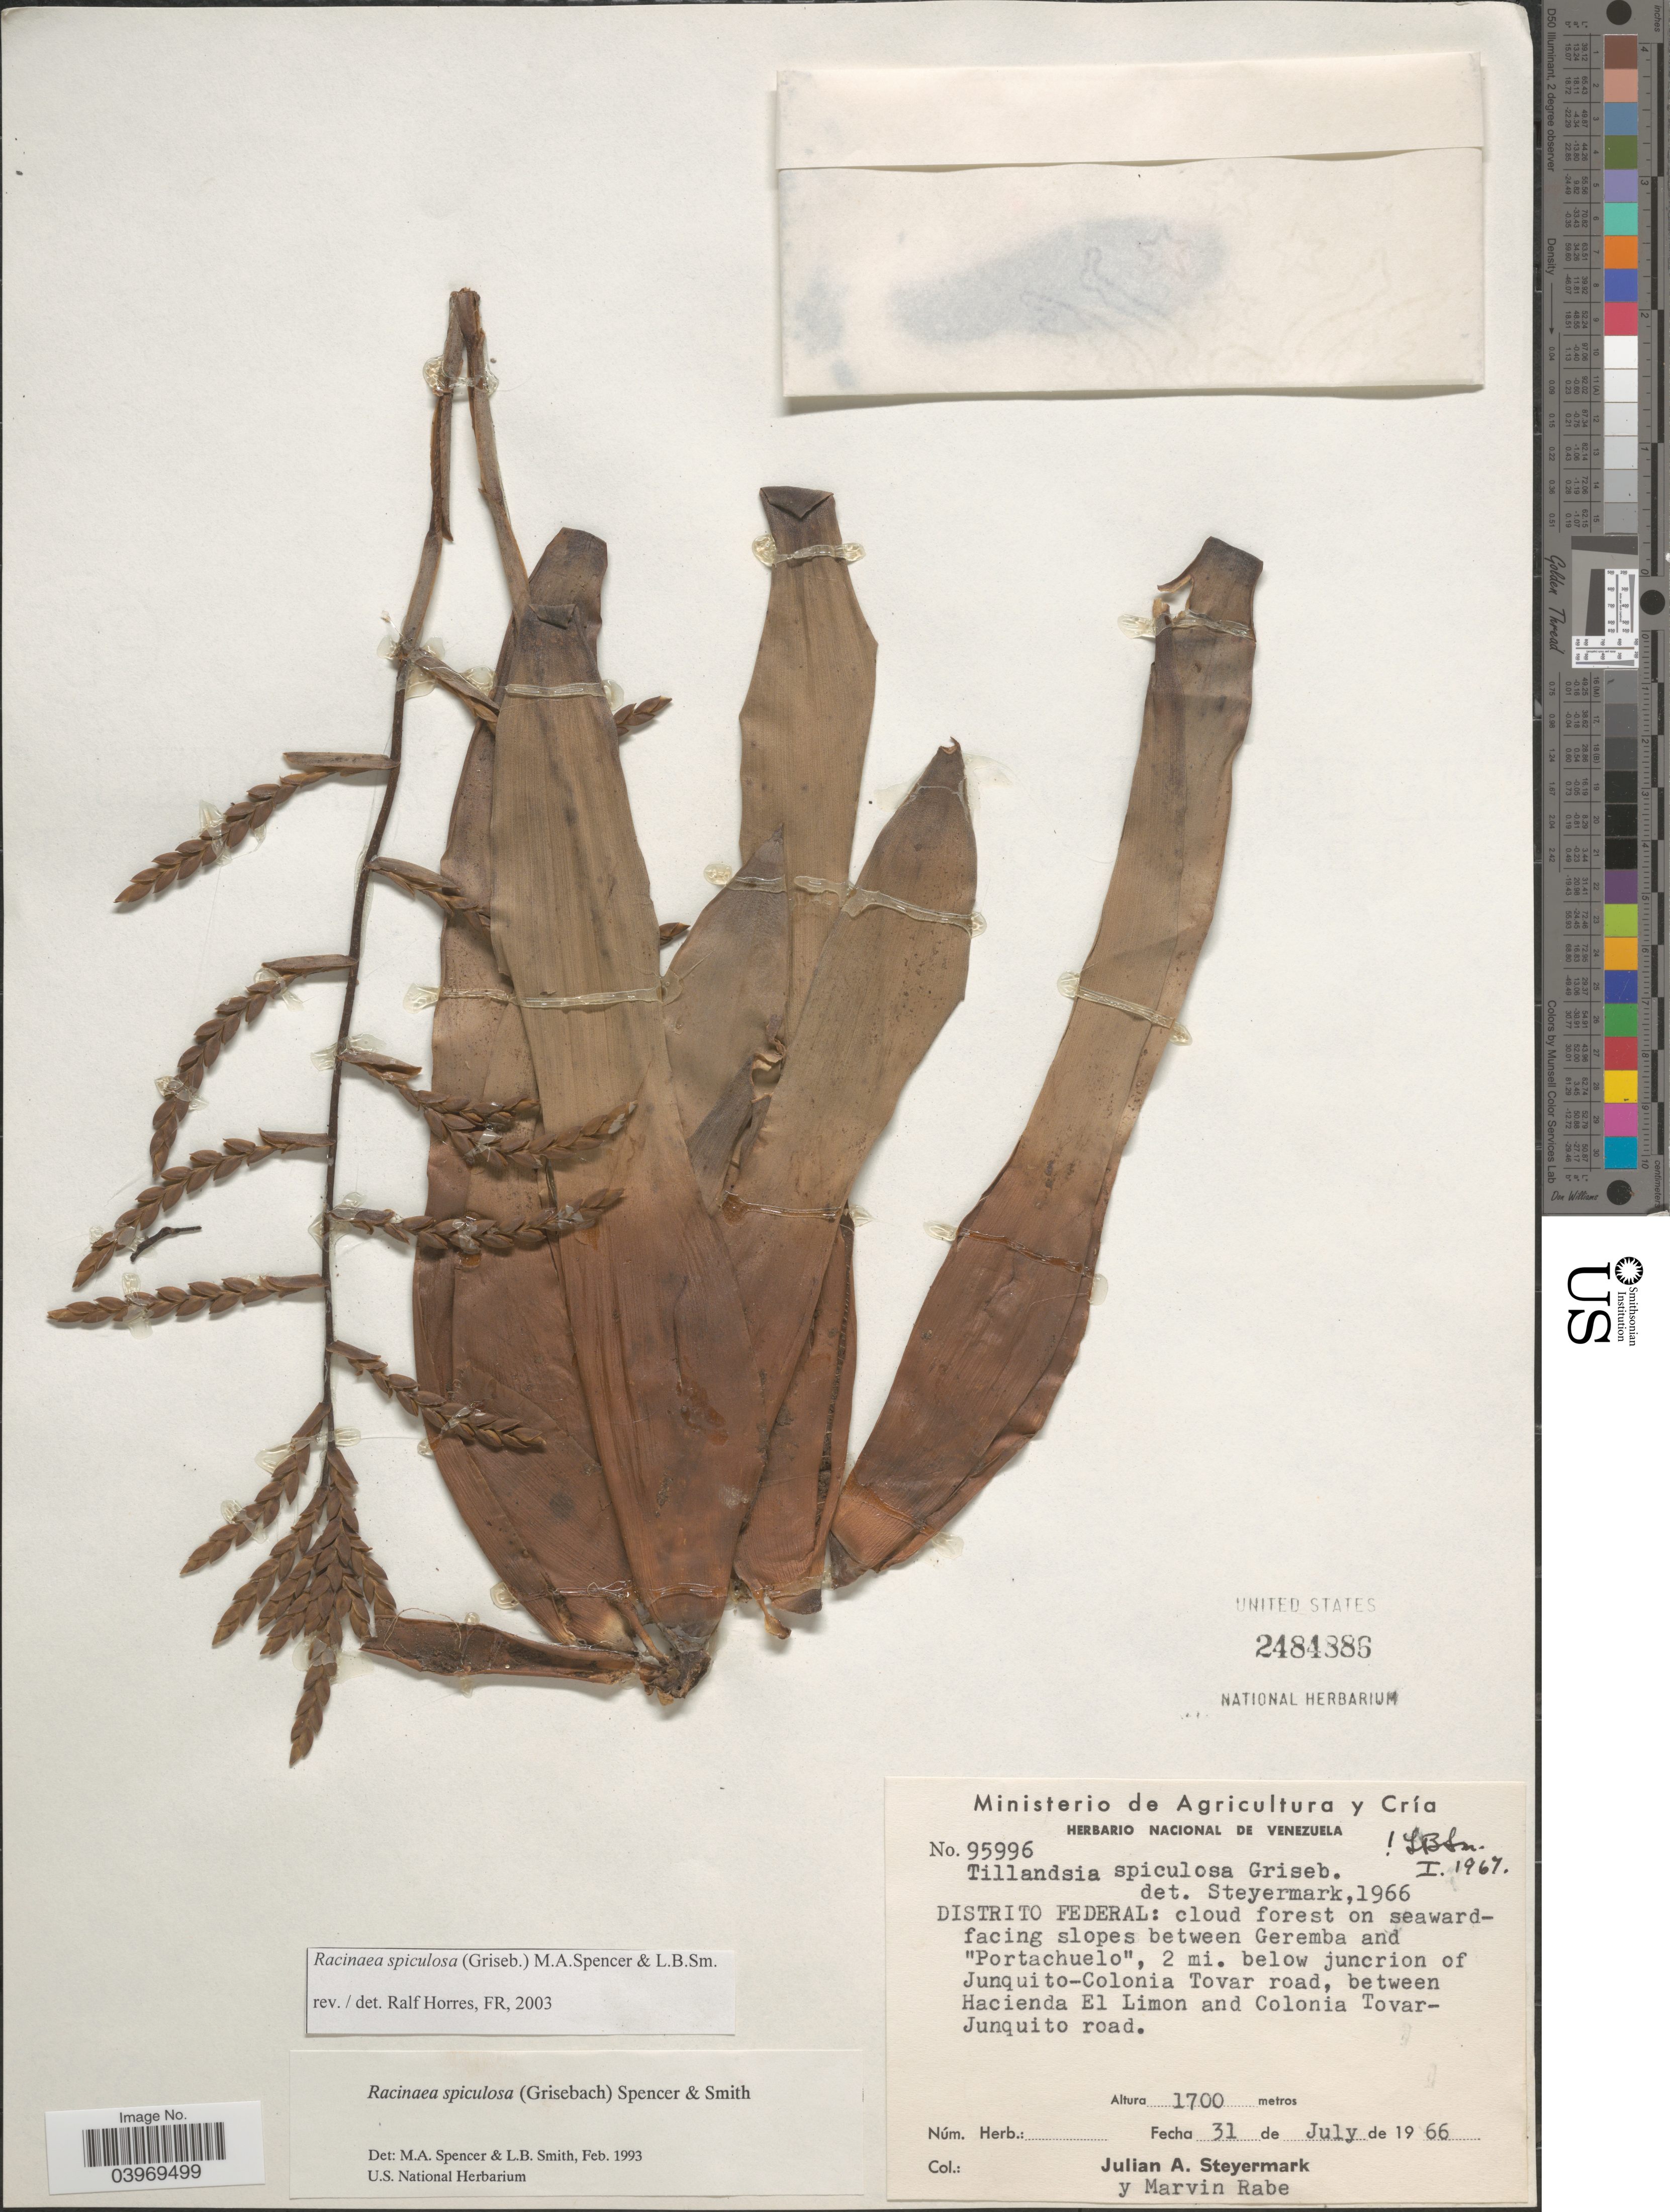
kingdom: Plantae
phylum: Tracheophyta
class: Liliopsida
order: Poales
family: Bromeliaceae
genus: Racinaea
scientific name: Racinaea spiculosa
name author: (Griseb.) M.A. Spencer & L.B. Sm.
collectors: J. Steyermark & M. Rabe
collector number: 95996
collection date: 1966-07-31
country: Venezuela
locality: Distrito Federal: cloud forest on seaward-facing slopes between Geremba and "Portachuelo", 2 mi. below juncrion of Junquito-Colonia Tovar road, between Hacienda El Limon and Colonia Tovar-Junquito road.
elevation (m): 1700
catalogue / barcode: US 2484886